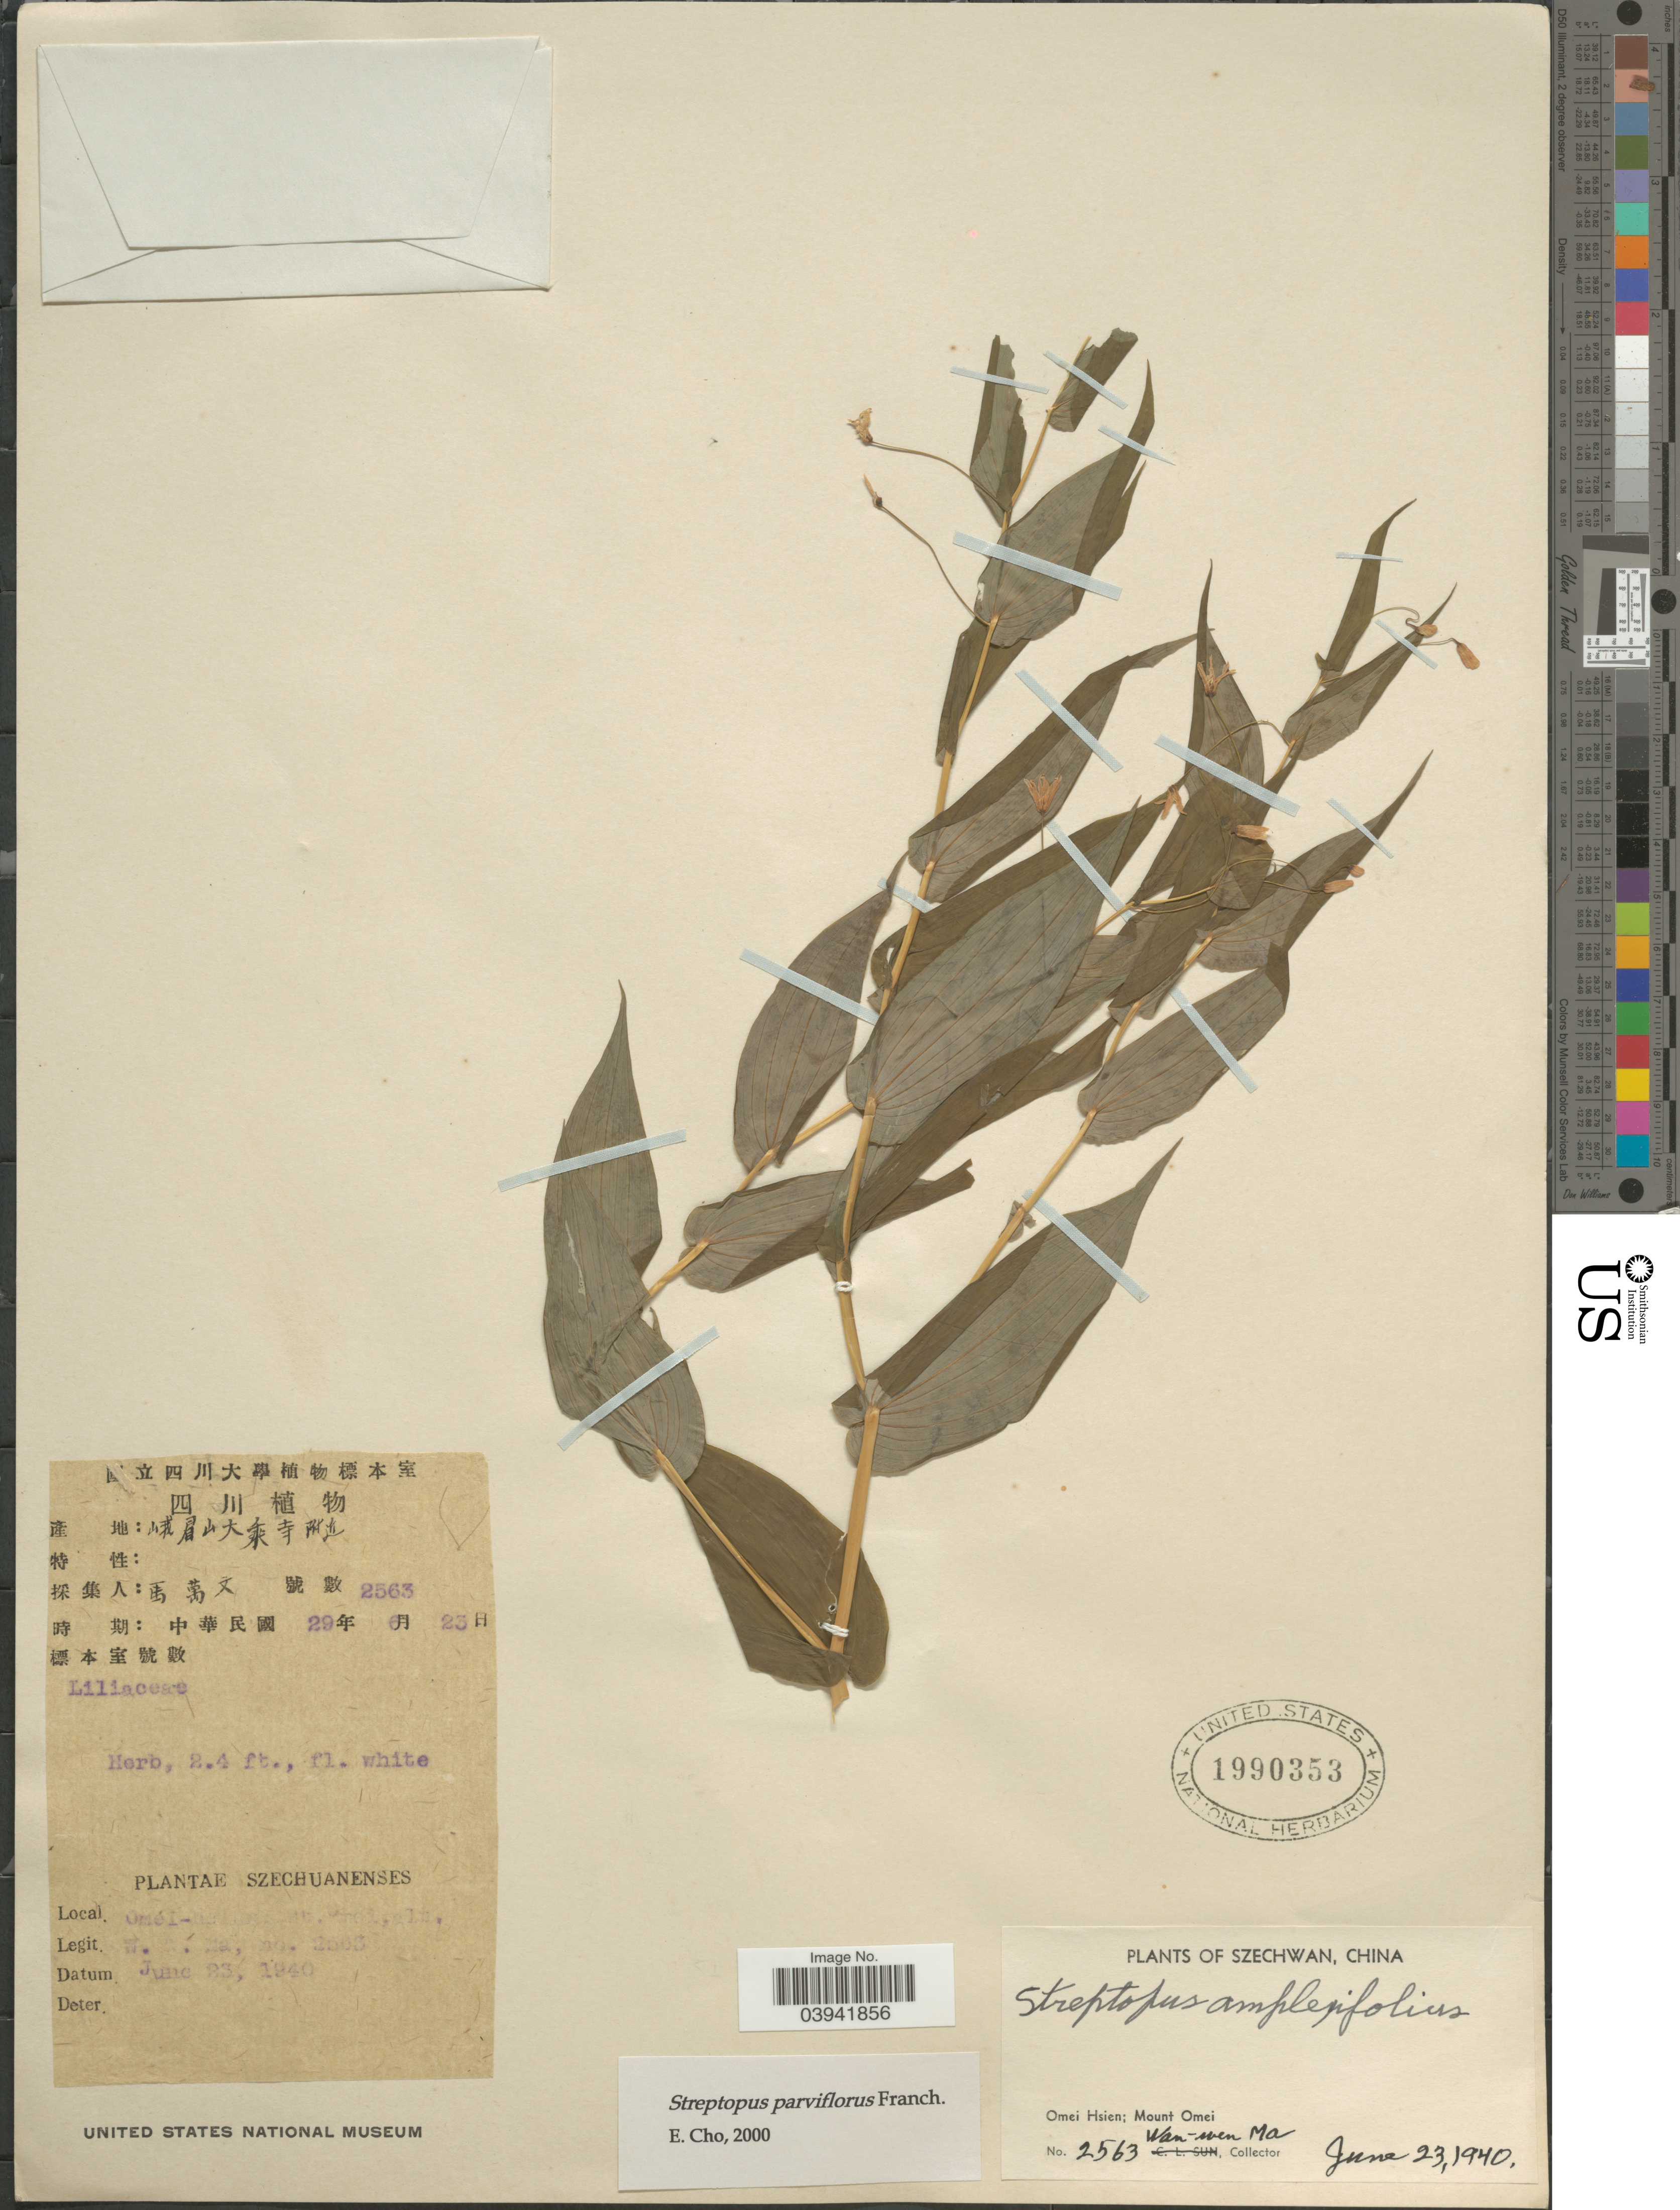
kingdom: Plantae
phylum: Tracheophyta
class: Liliopsida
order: Liliales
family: Liliaceae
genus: Streptopus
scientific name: Streptopus parviflorus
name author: Franch.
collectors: W. Ma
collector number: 2563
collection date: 1940-06-23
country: China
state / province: Sichuan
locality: Szechuan. Omei Hsien: Mount Omei.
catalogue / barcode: US 1990353